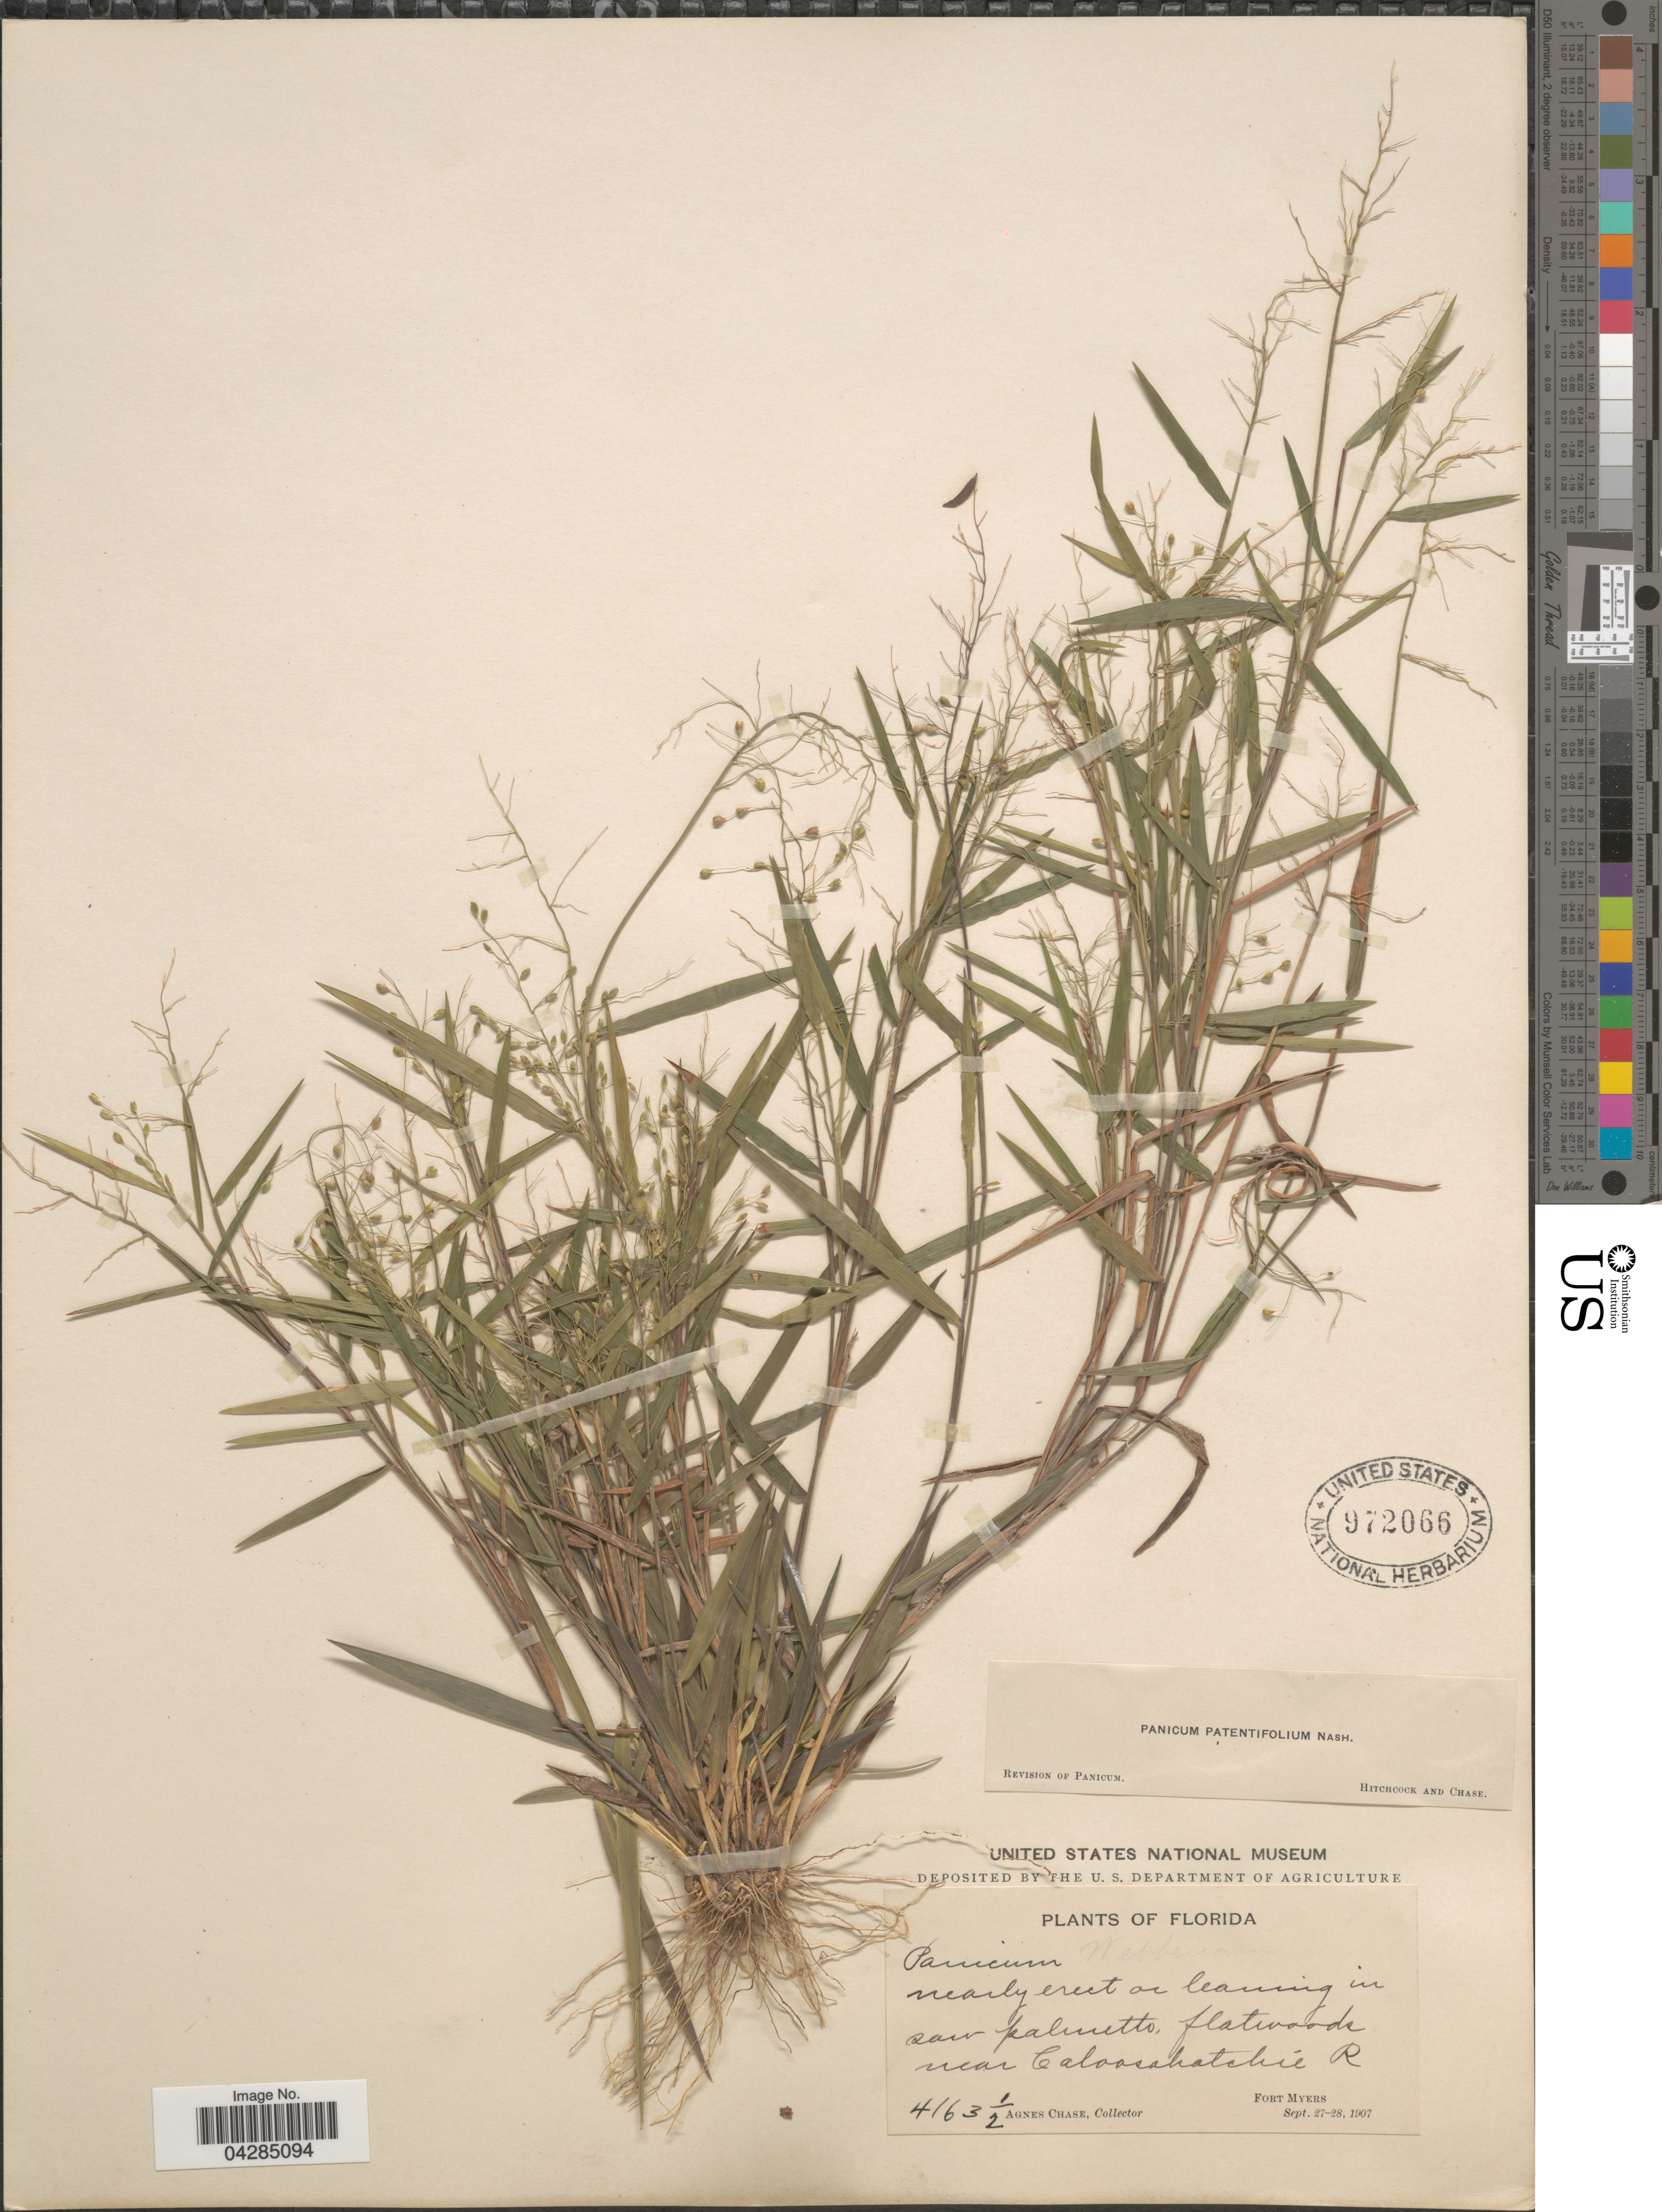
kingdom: Plantae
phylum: Tracheophyta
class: Liliopsida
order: Poales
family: Poaceae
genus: Dichanthelium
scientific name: Dichanthelium portoricense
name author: (Desv. ex Ham.) B.F. Hansen & Wunderlin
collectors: A. Chase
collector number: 4163½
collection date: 1907-09-27/1907-09-28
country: United States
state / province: Florida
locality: Near Caloosahatchee R. Fort Myers.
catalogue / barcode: US 972066